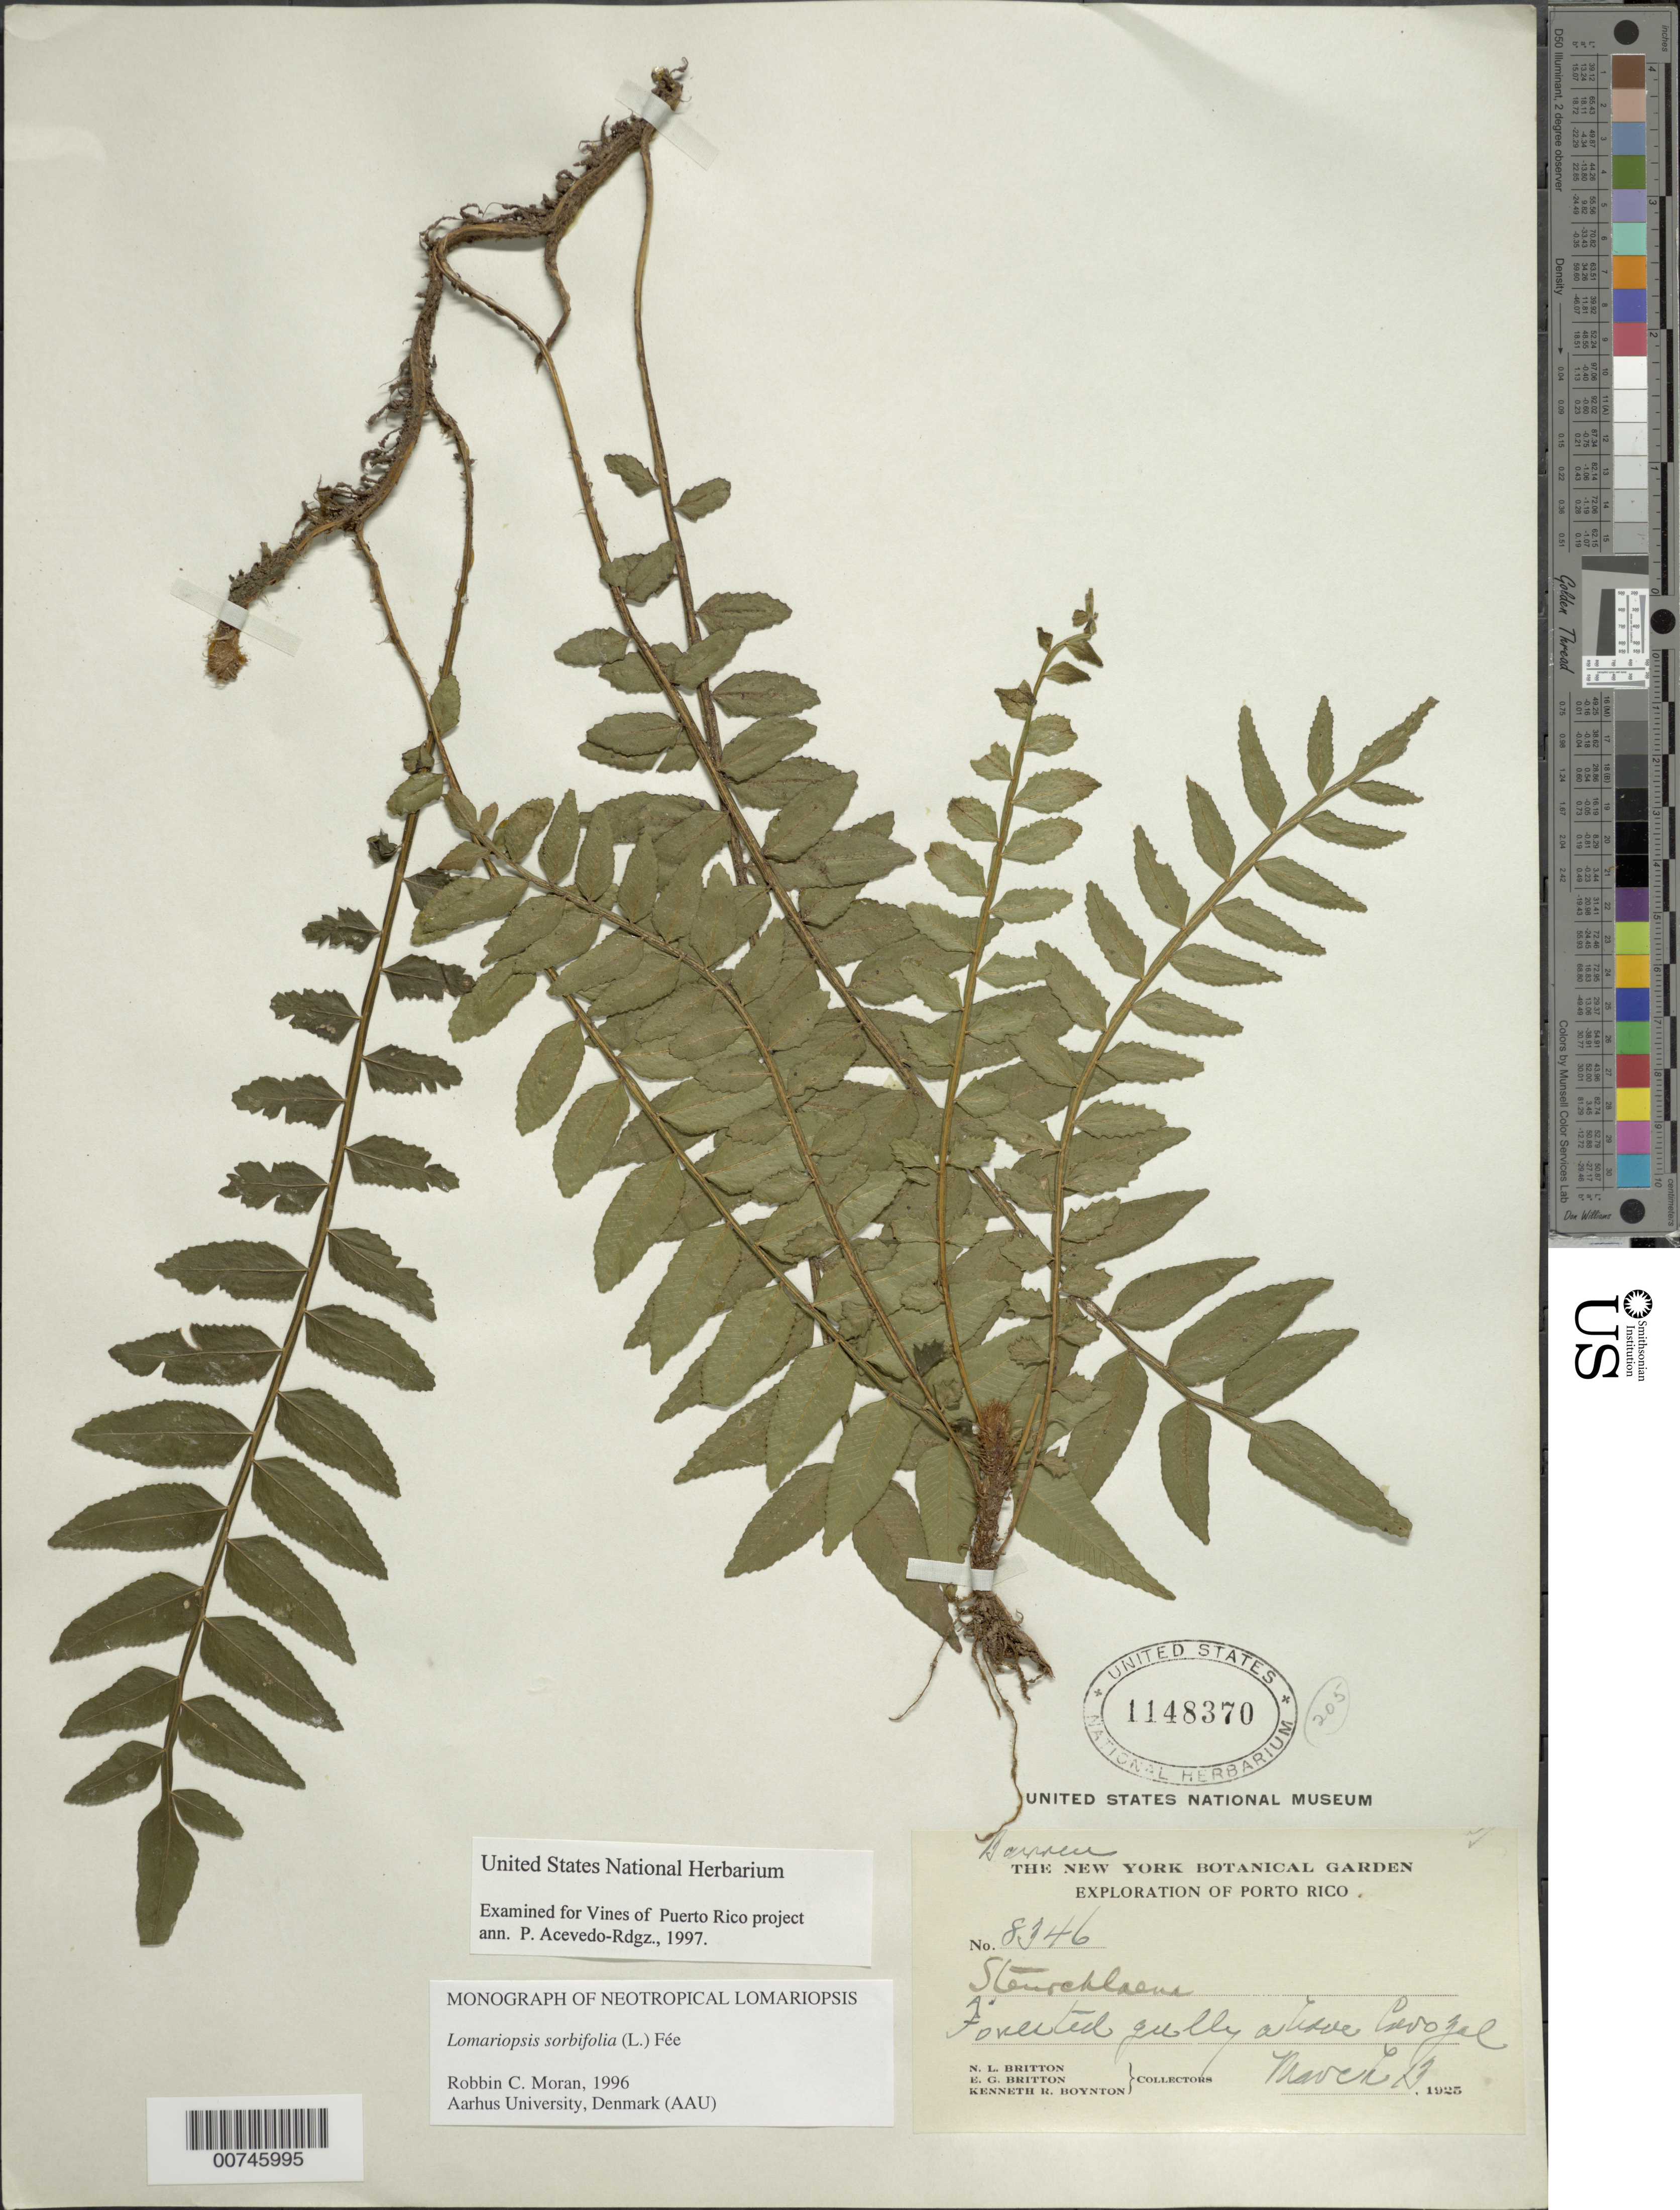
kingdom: Plantae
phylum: Tracheophyta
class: Polypodiopsida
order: Polypodiales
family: Lomariopsidaceae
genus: Lomariopsis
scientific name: Lomariopsis sorbifolia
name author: (L.) Fée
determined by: Moran, R. C.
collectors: N. Britton, E. G. Britton & K. Boyton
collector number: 8346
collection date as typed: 13 Mar 1925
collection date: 1925-03-13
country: Puerto Rico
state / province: Corozal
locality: Above Corozal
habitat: Forested gully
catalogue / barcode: US 1148370